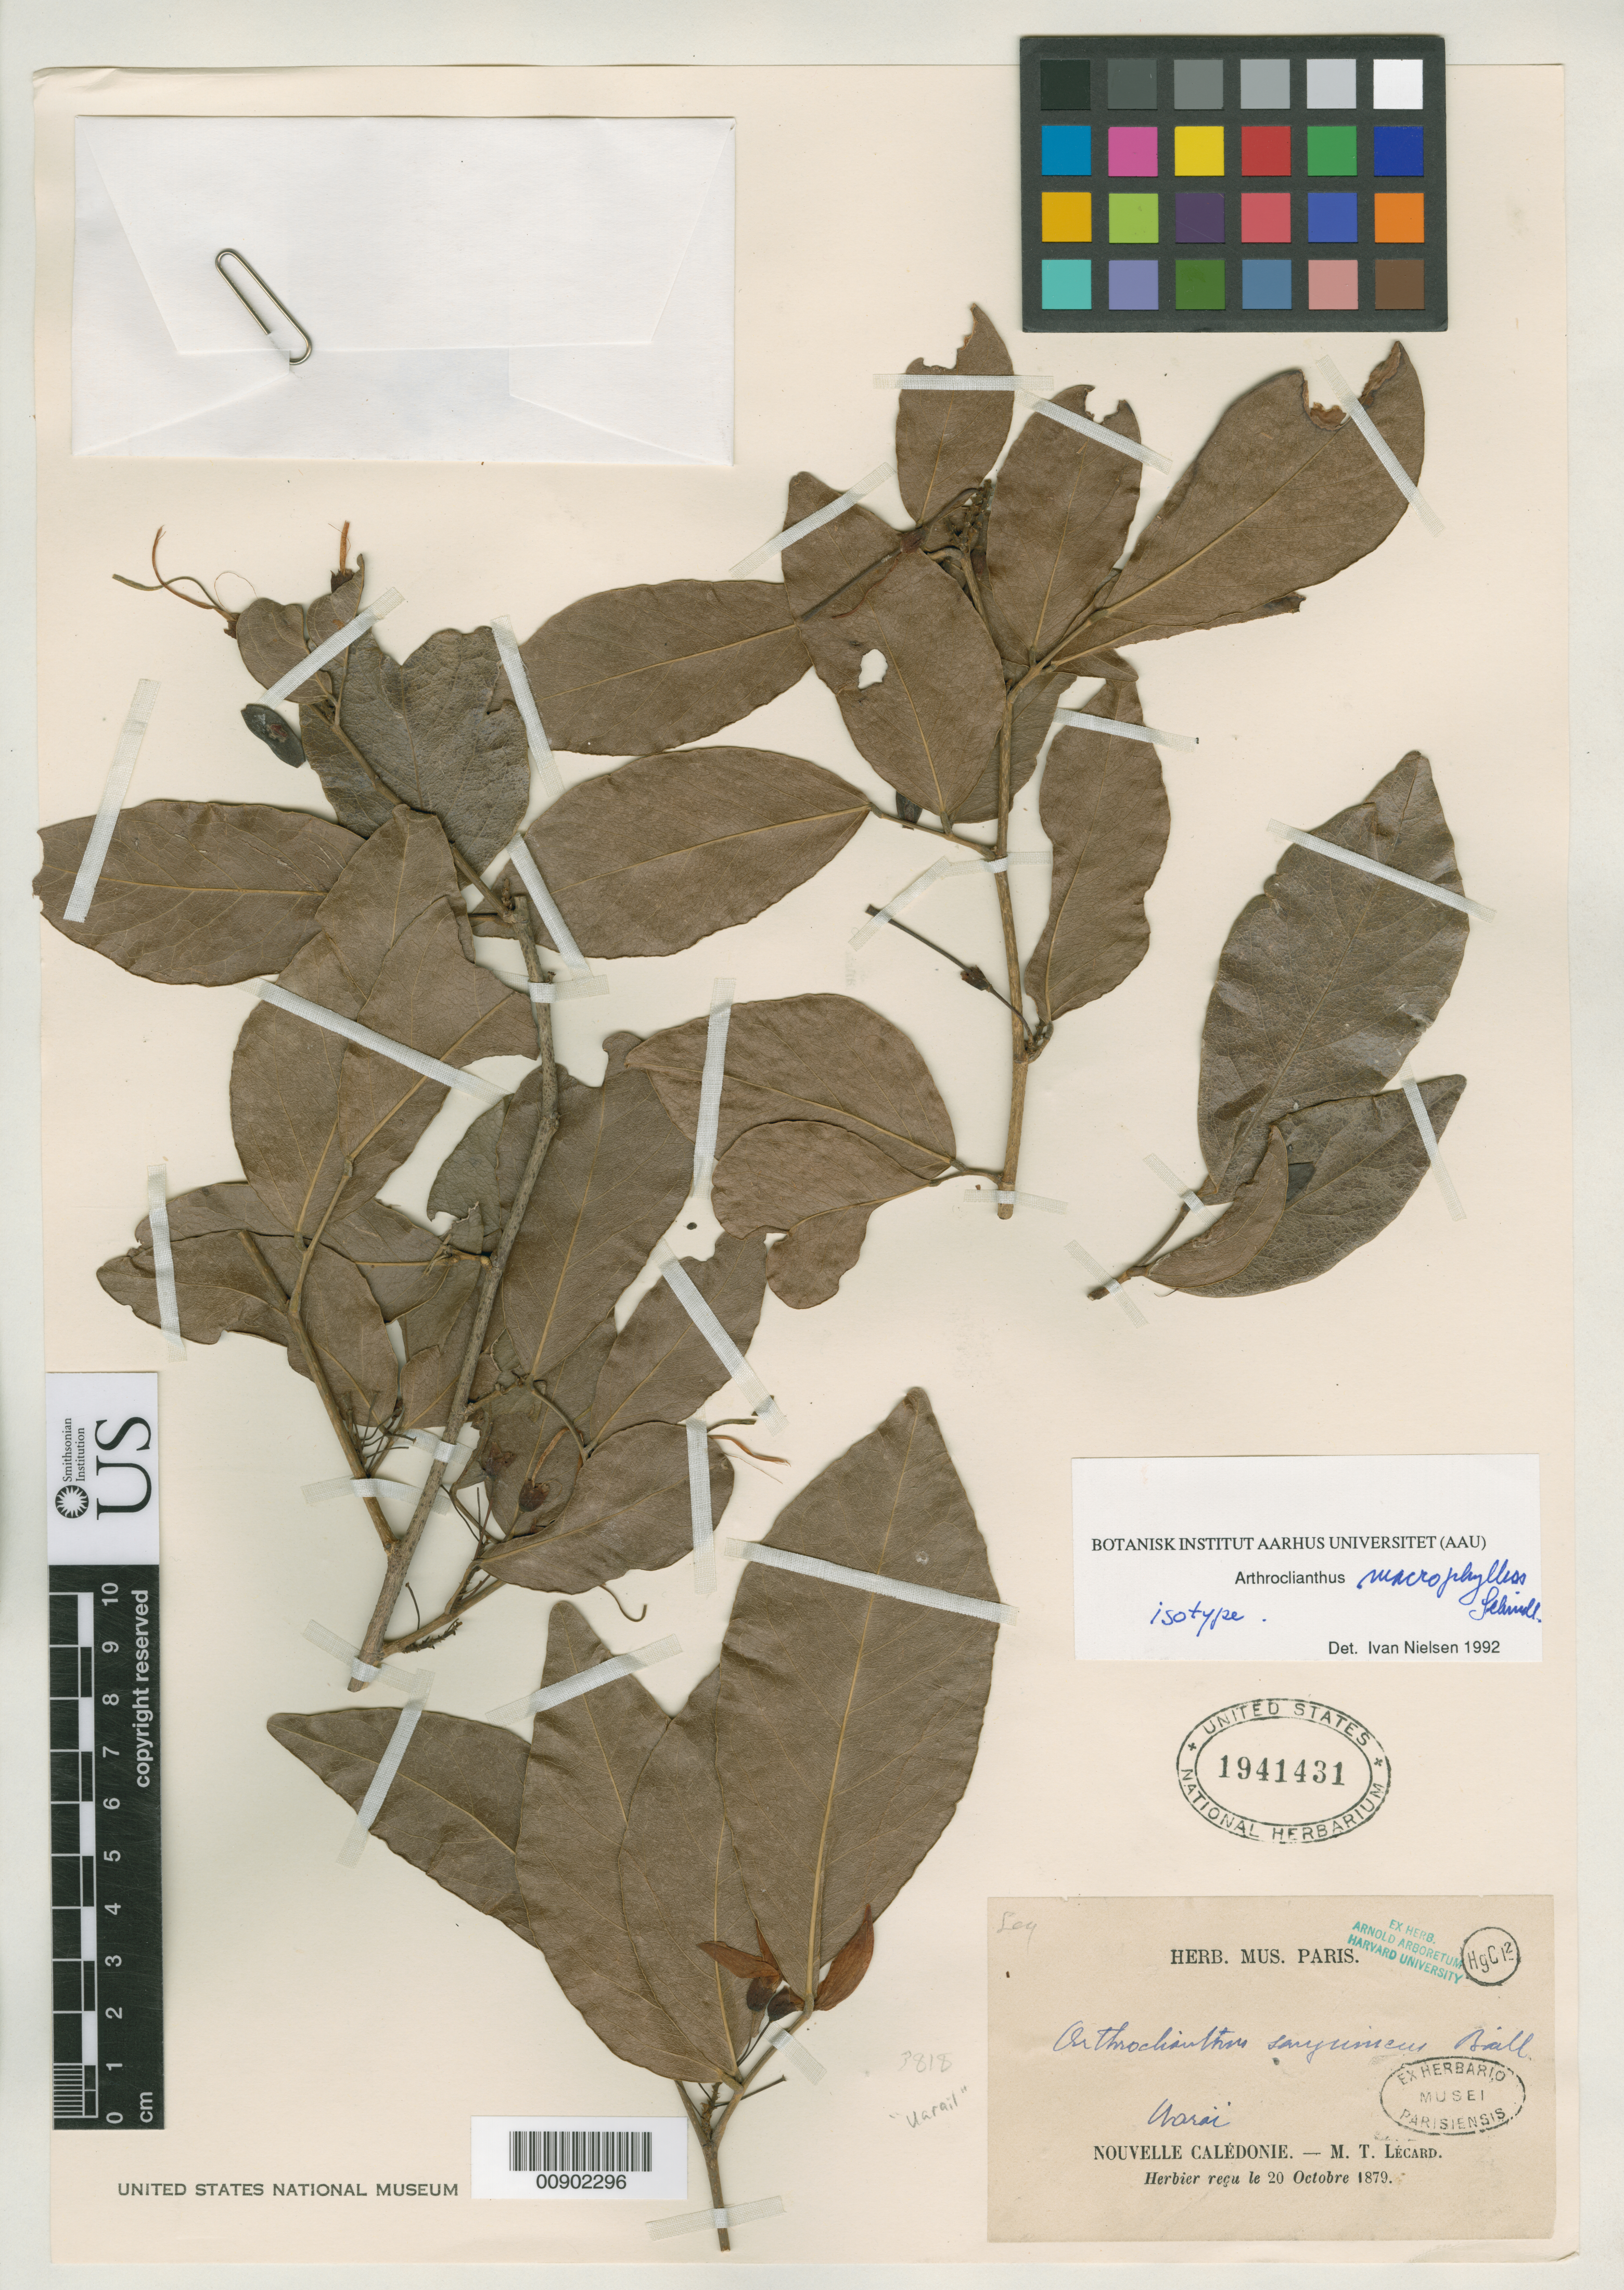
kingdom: Plantae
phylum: Tracheophyta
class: Magnoliopsida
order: Fabales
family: Fabaceae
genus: Arthroclianthus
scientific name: Arthroclianthus macrophyllus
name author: Schindl.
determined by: Nielsen, I.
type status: Isotype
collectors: M. Lecard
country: New Caledonia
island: New Caledonia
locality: Uarai. [Protologue, "Uarail"]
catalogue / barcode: US 1941431